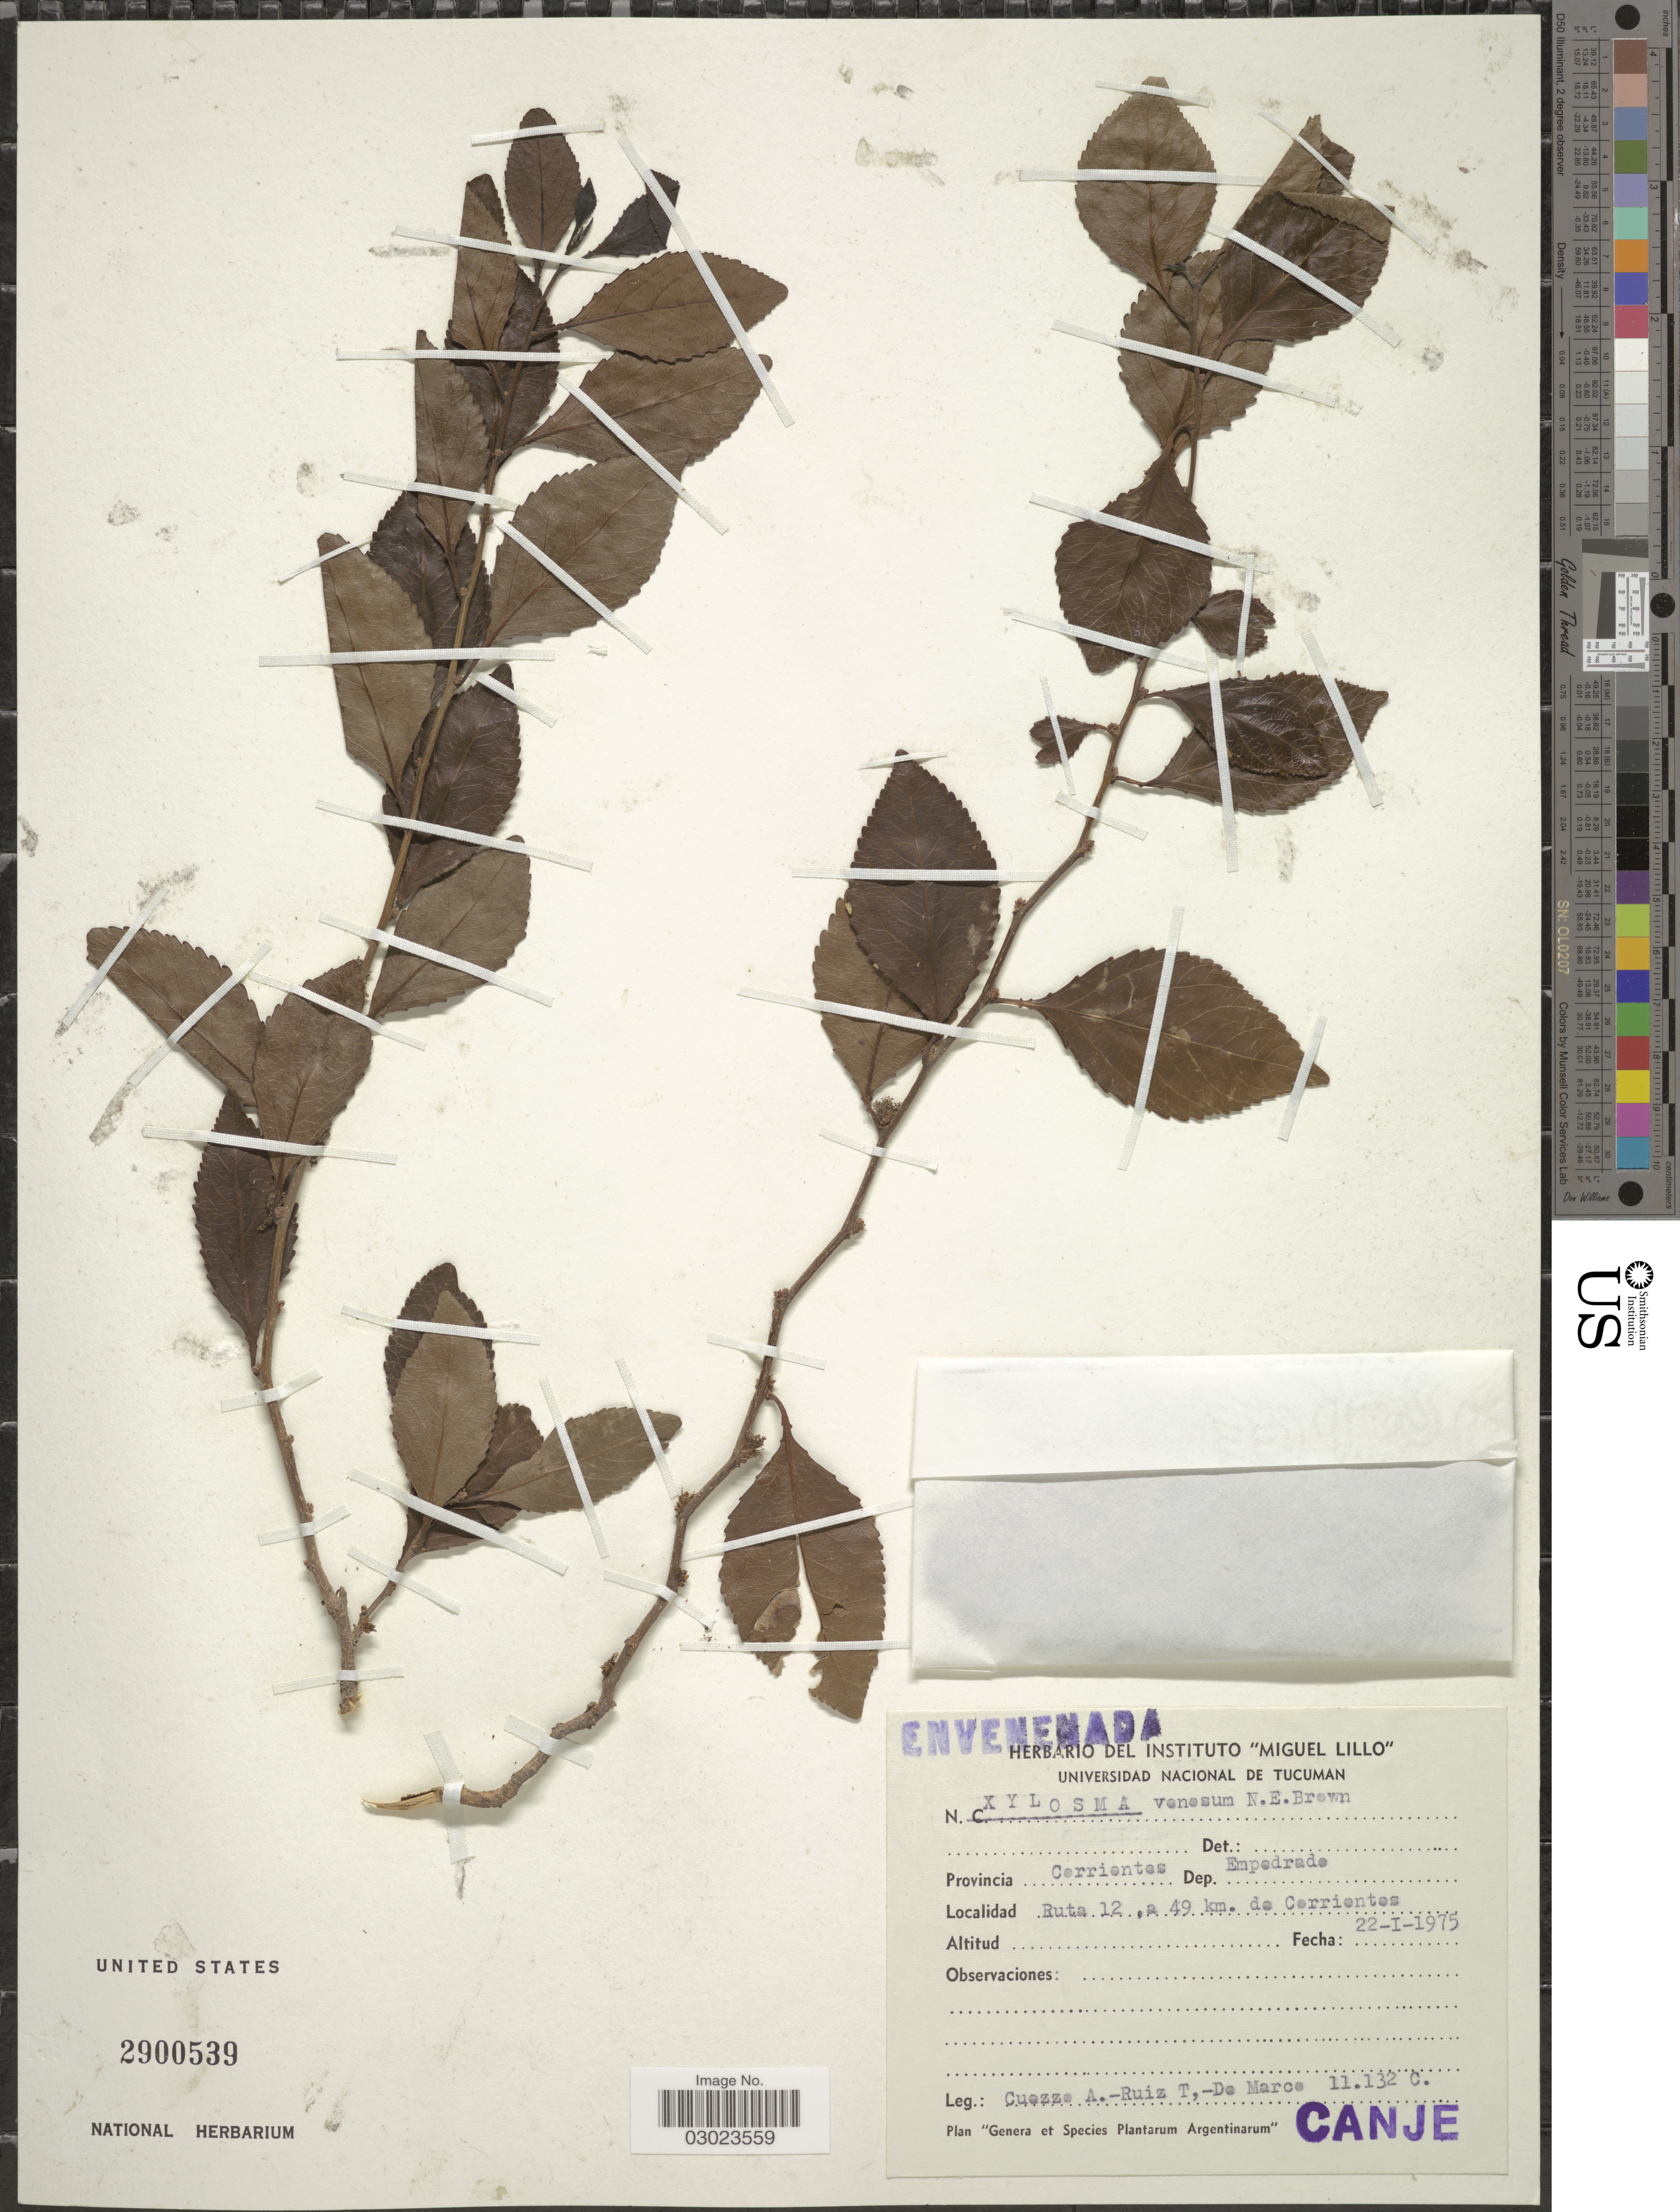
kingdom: Plantae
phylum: Tracheophyta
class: Magnoliopsida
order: Malpighiales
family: Salicaceae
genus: Xylosma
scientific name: Xylosma venosa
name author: N.E. Br.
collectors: A. Cuezzo, T. Ruíz & -. De Marco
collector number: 11132 C.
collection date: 1975-01-22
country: Argentina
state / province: Corrientes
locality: Dep. Empodrade, Ruta 12, a 49 km. de Corrientes.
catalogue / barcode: US 2900539